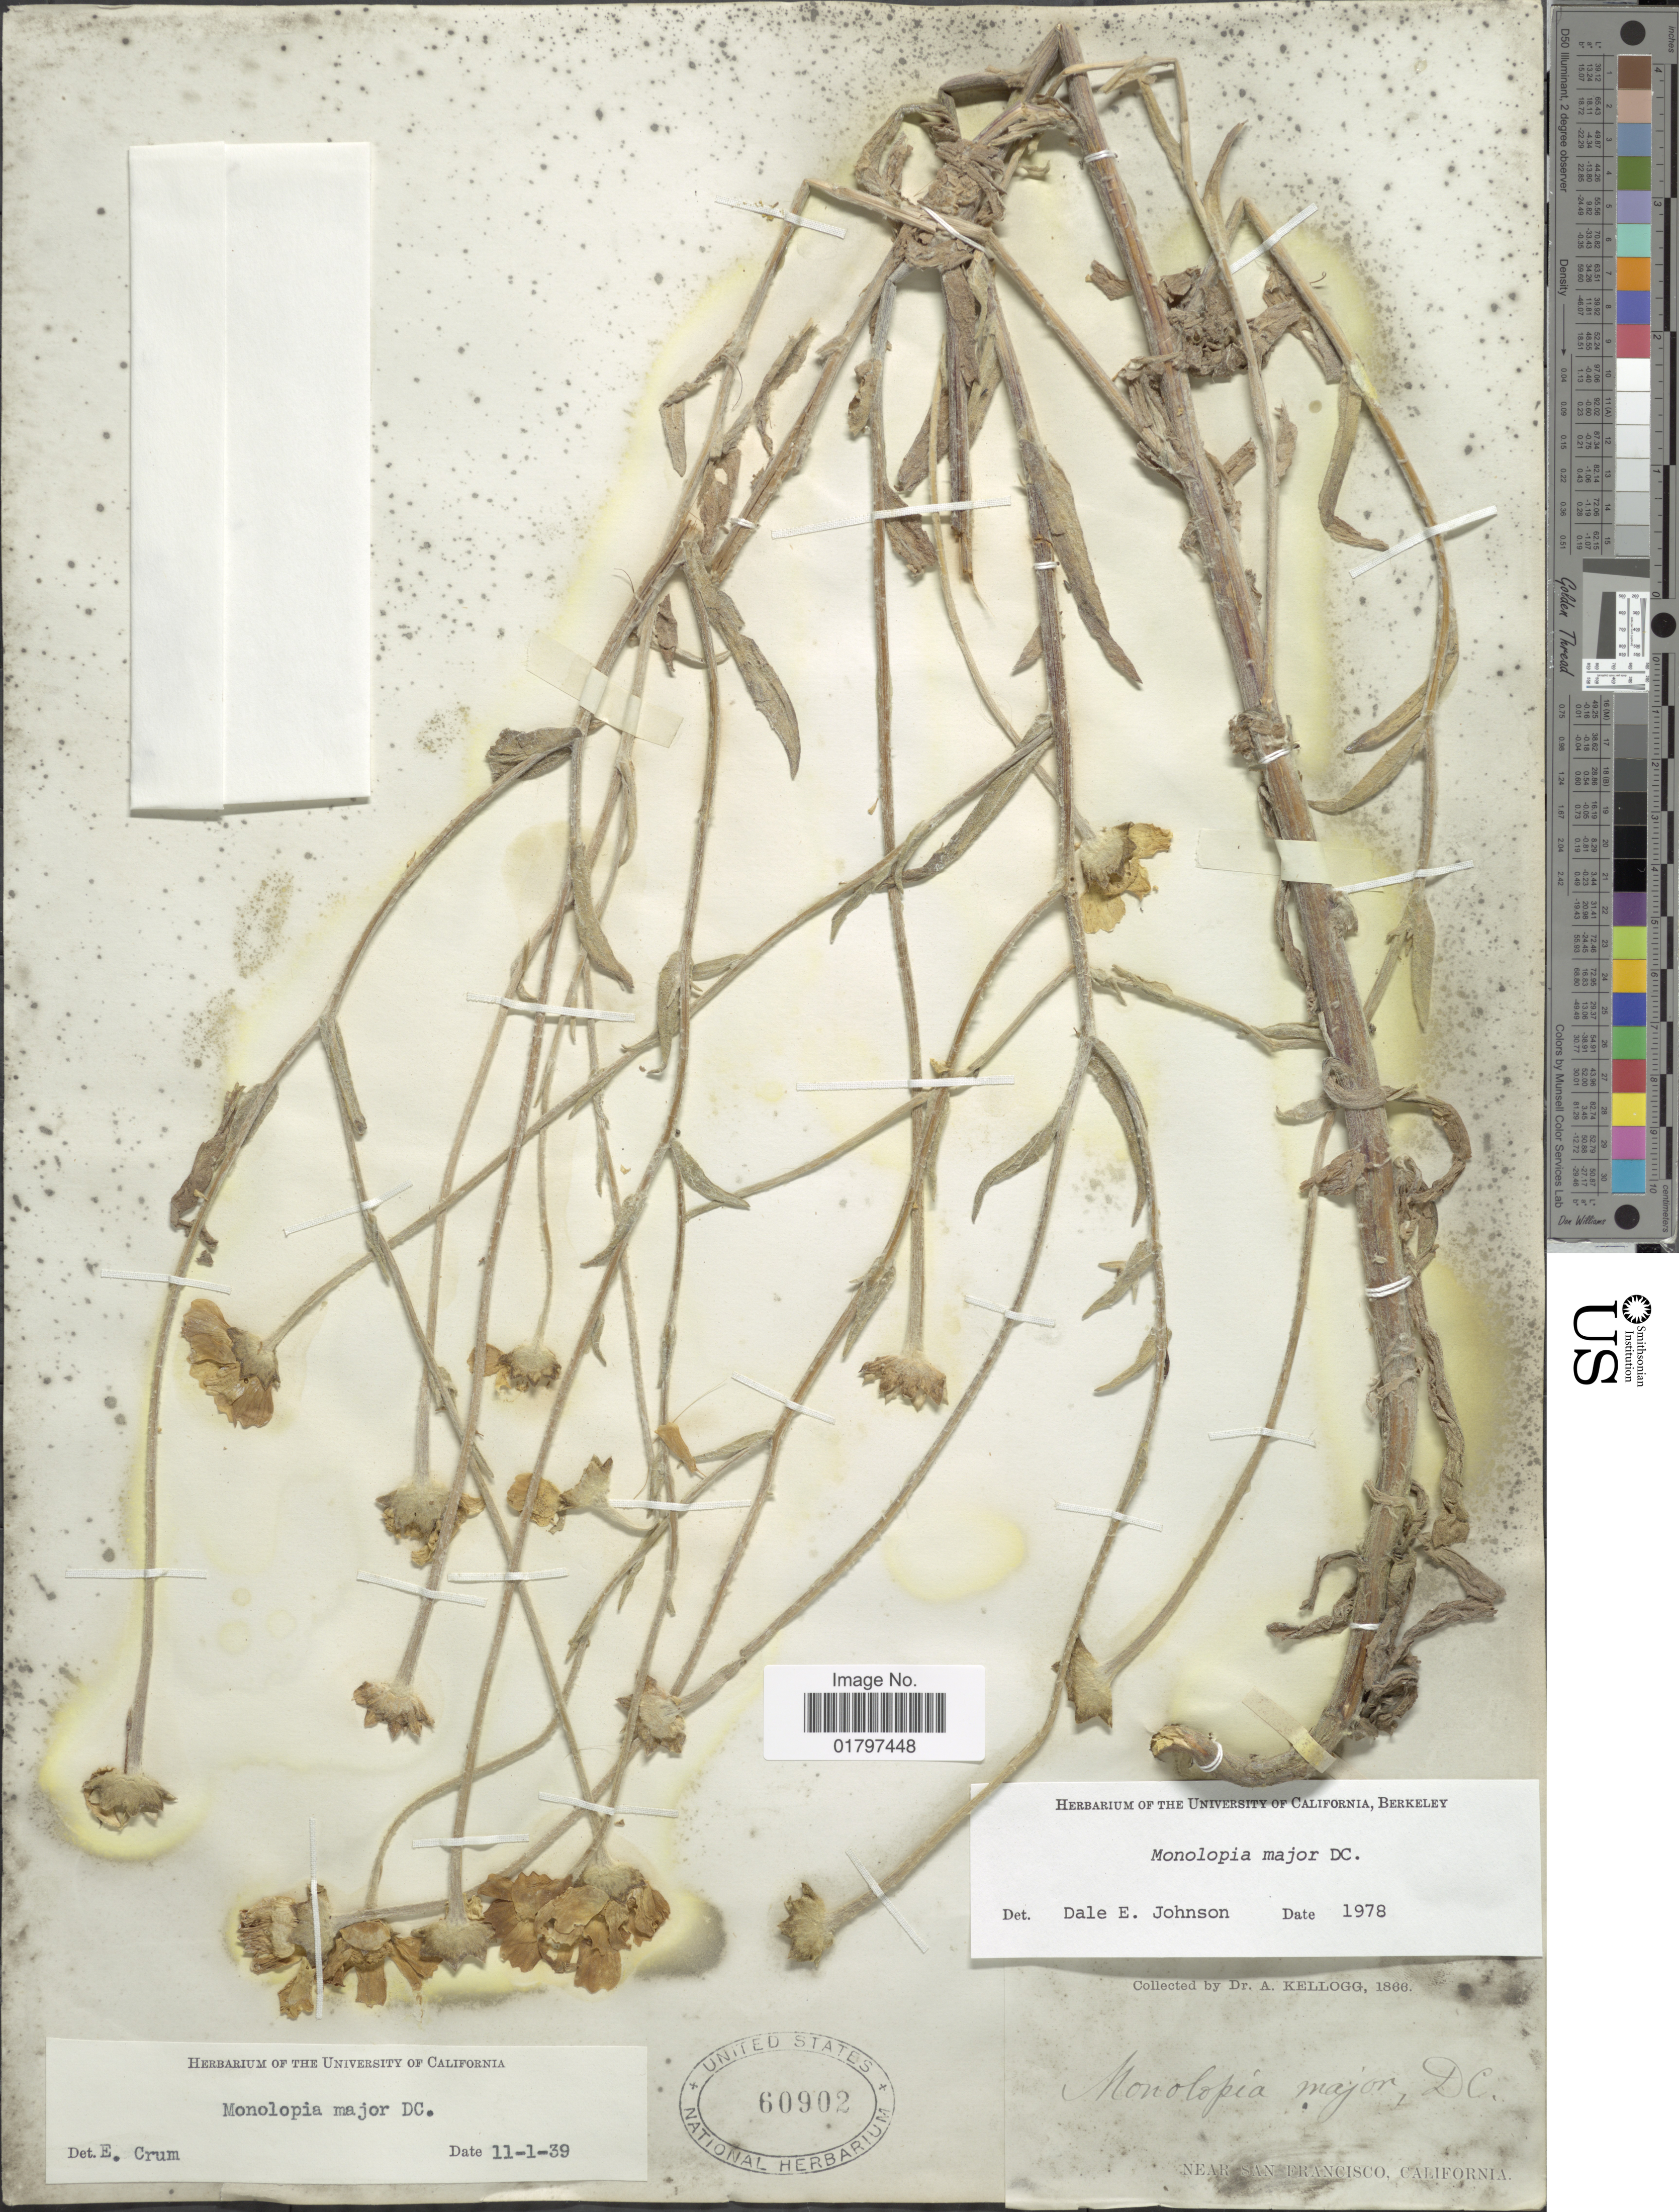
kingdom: Plantae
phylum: Tracheophyta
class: Magnoliopsida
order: Asterales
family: Asteraceae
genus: Monolopia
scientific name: Monolopia major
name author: DC.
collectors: A. Kellogg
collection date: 1866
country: United States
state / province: California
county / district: San Francisco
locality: Near San Francisco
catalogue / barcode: US 60902